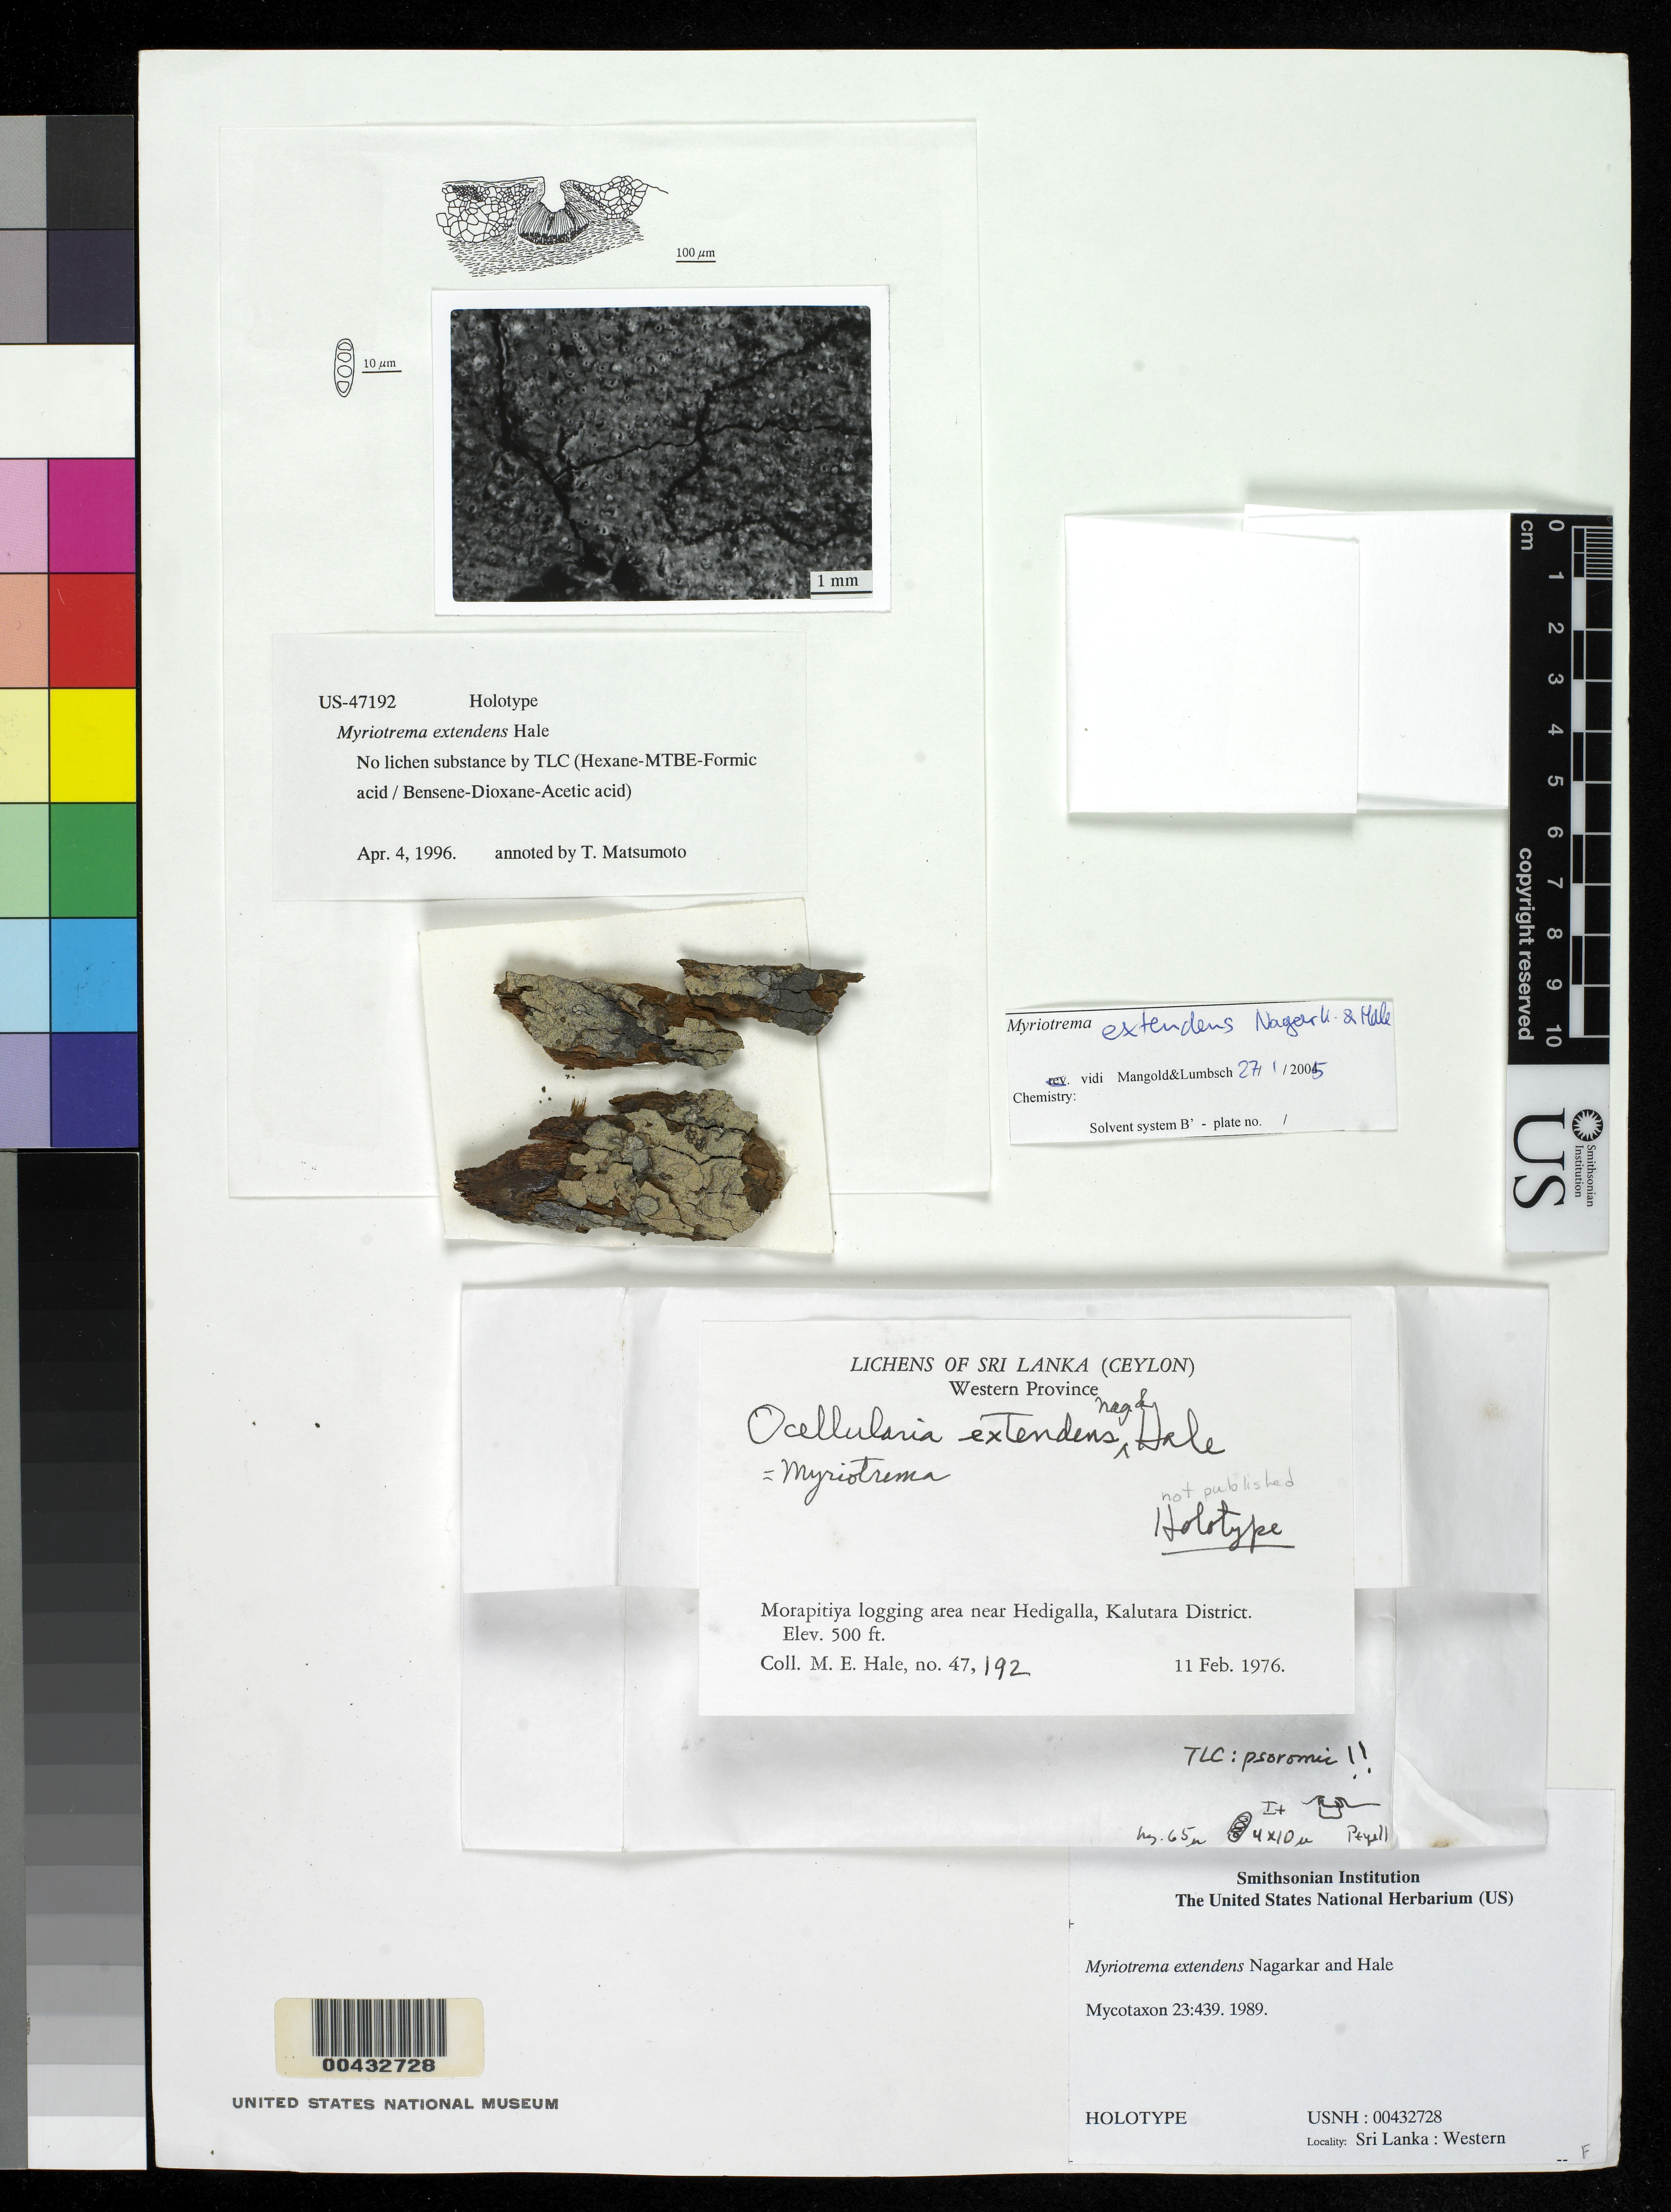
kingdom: Fungi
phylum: Ascomycota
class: Lecanoromycetes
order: Ostropales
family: Graphidaceae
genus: Myriotrema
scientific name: Myriotrema extendens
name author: Nagarkar & Hale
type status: Holotype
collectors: M. Hale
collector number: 47192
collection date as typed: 11 Feb 1976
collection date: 1976-02-11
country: Sri Lanka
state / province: Western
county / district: Kalutara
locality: Morapitiya Logging Area near Hedigalla.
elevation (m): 152